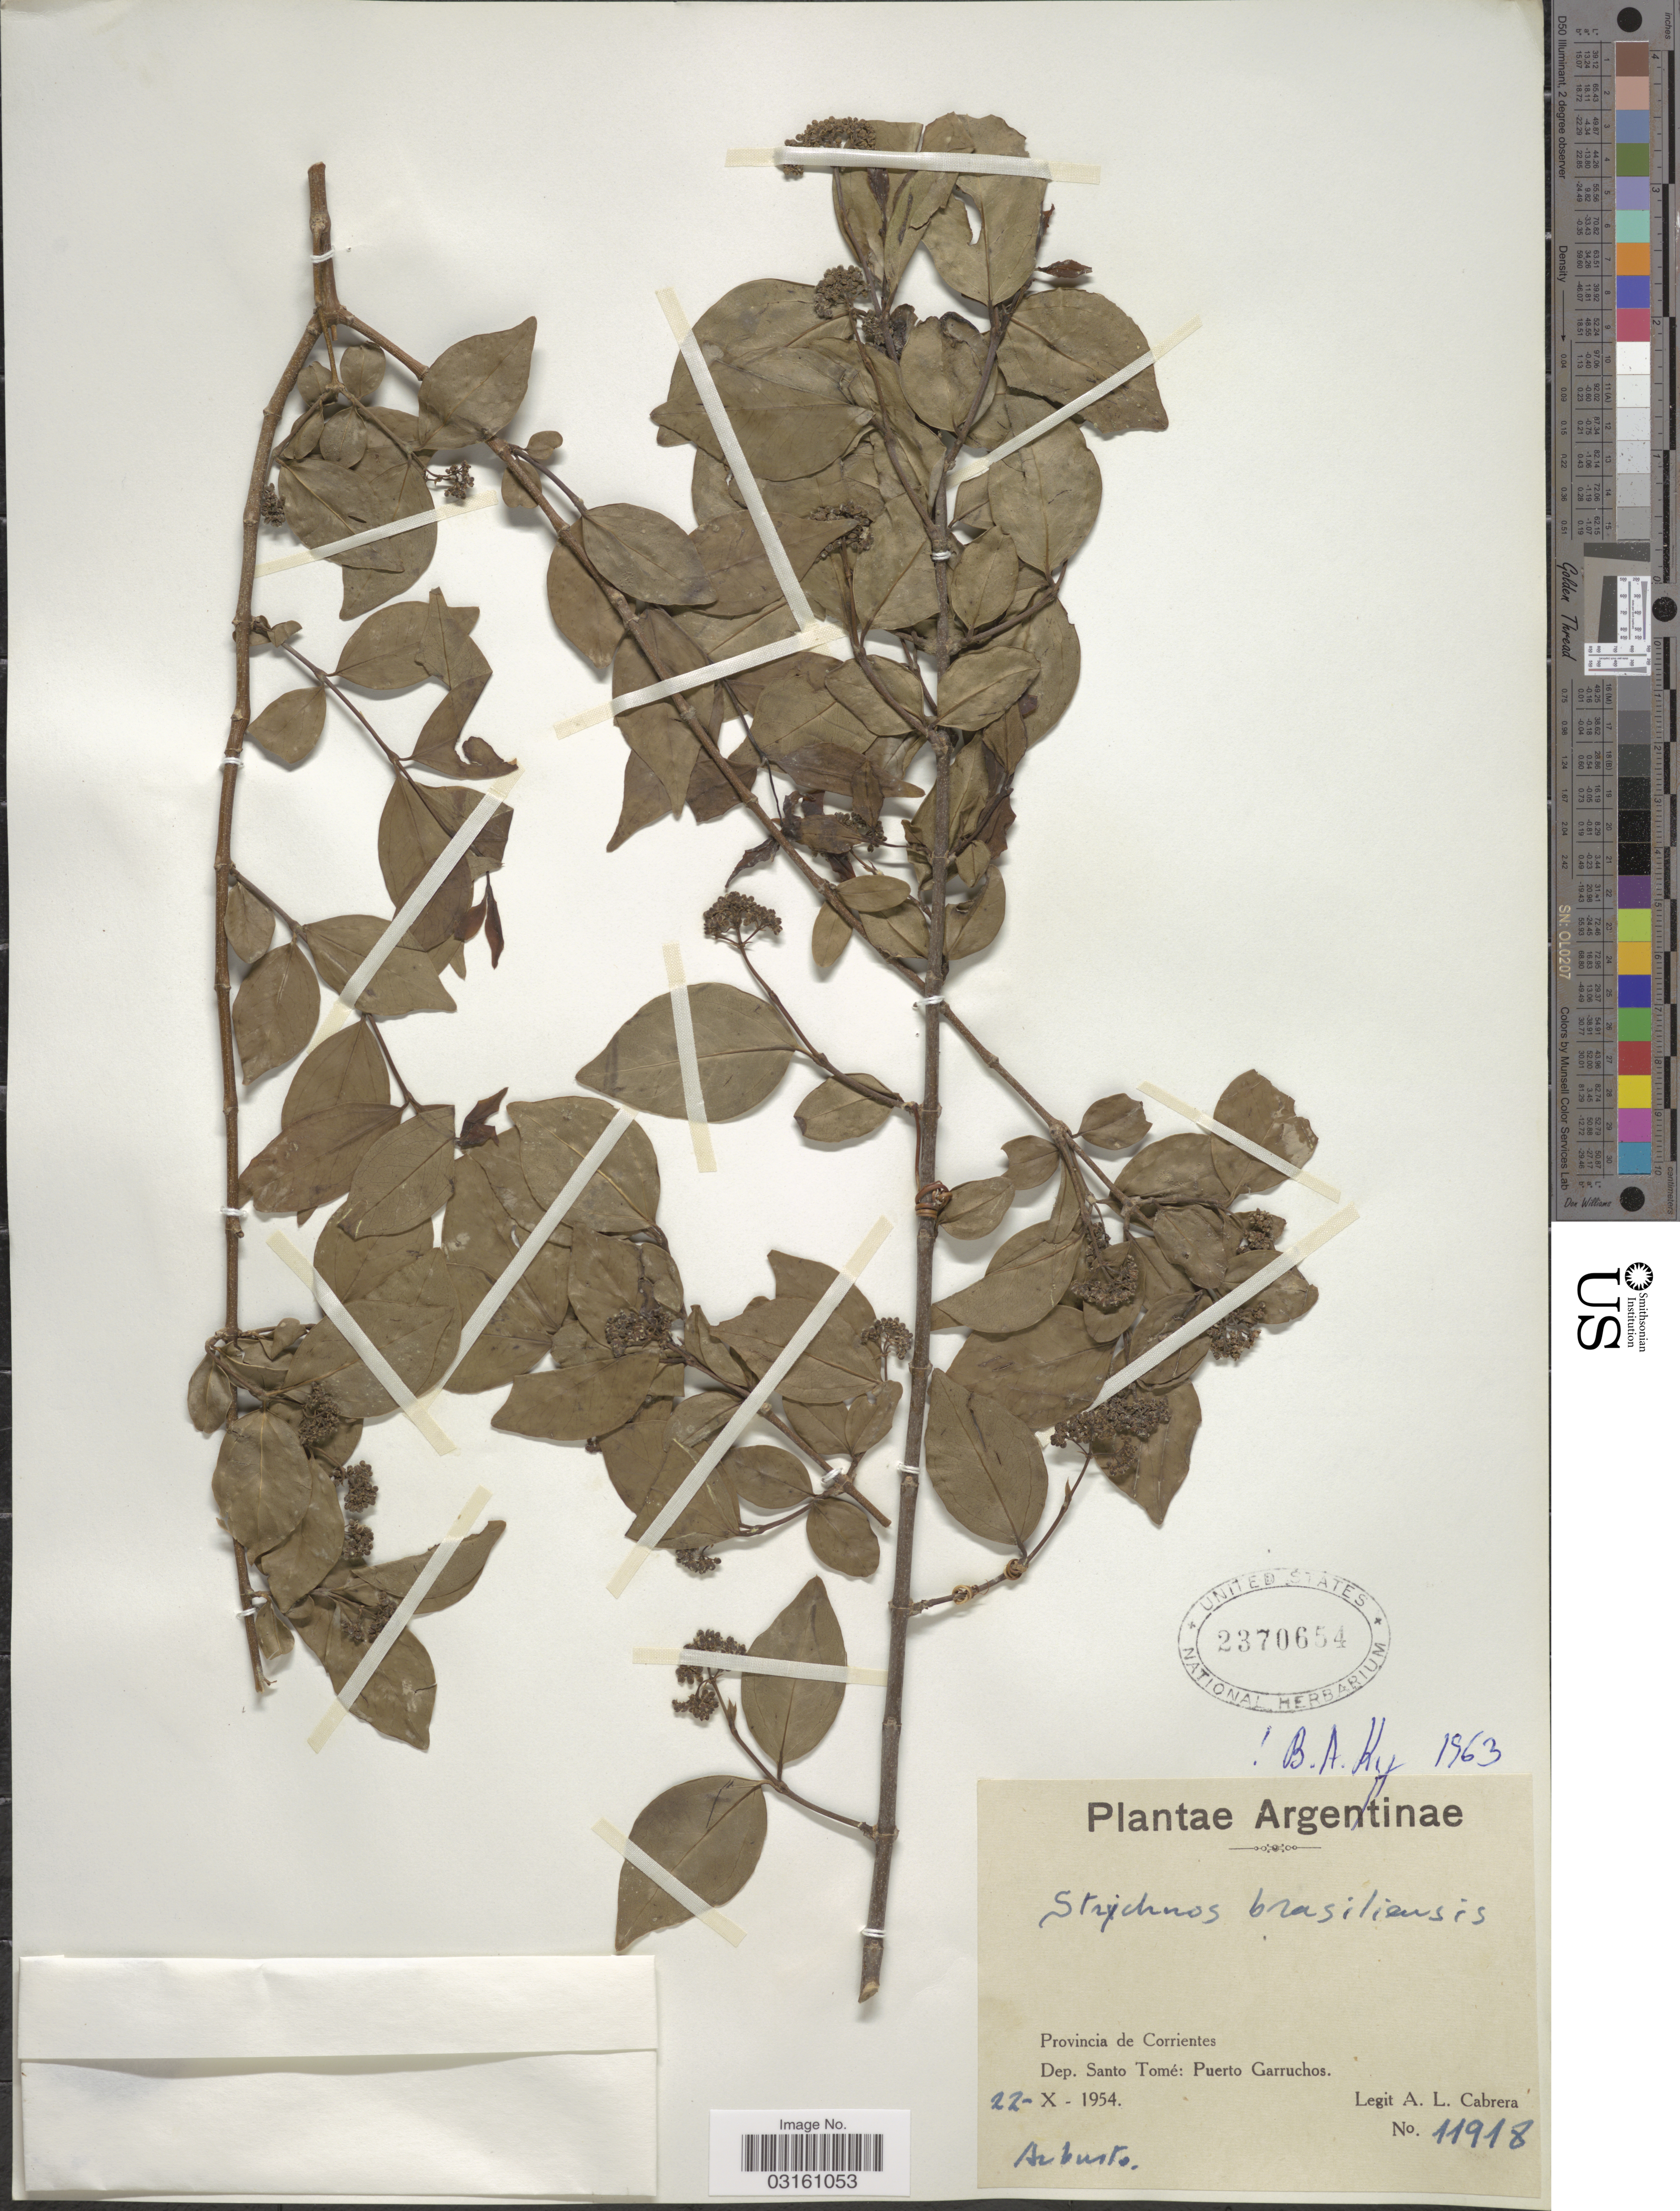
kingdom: Plantae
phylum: Tracheophyta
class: Magnoliopsida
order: Gentianales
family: Loganiaceae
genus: Strychnos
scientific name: Strychnos brasiliensis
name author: (Spreng.) Mart.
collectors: A. L. Cabrera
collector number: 11918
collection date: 1954-10-22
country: Argentina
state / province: Corrientes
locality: Dep. Santo Tomé: Puerto Garruchos.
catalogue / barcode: US 2370654